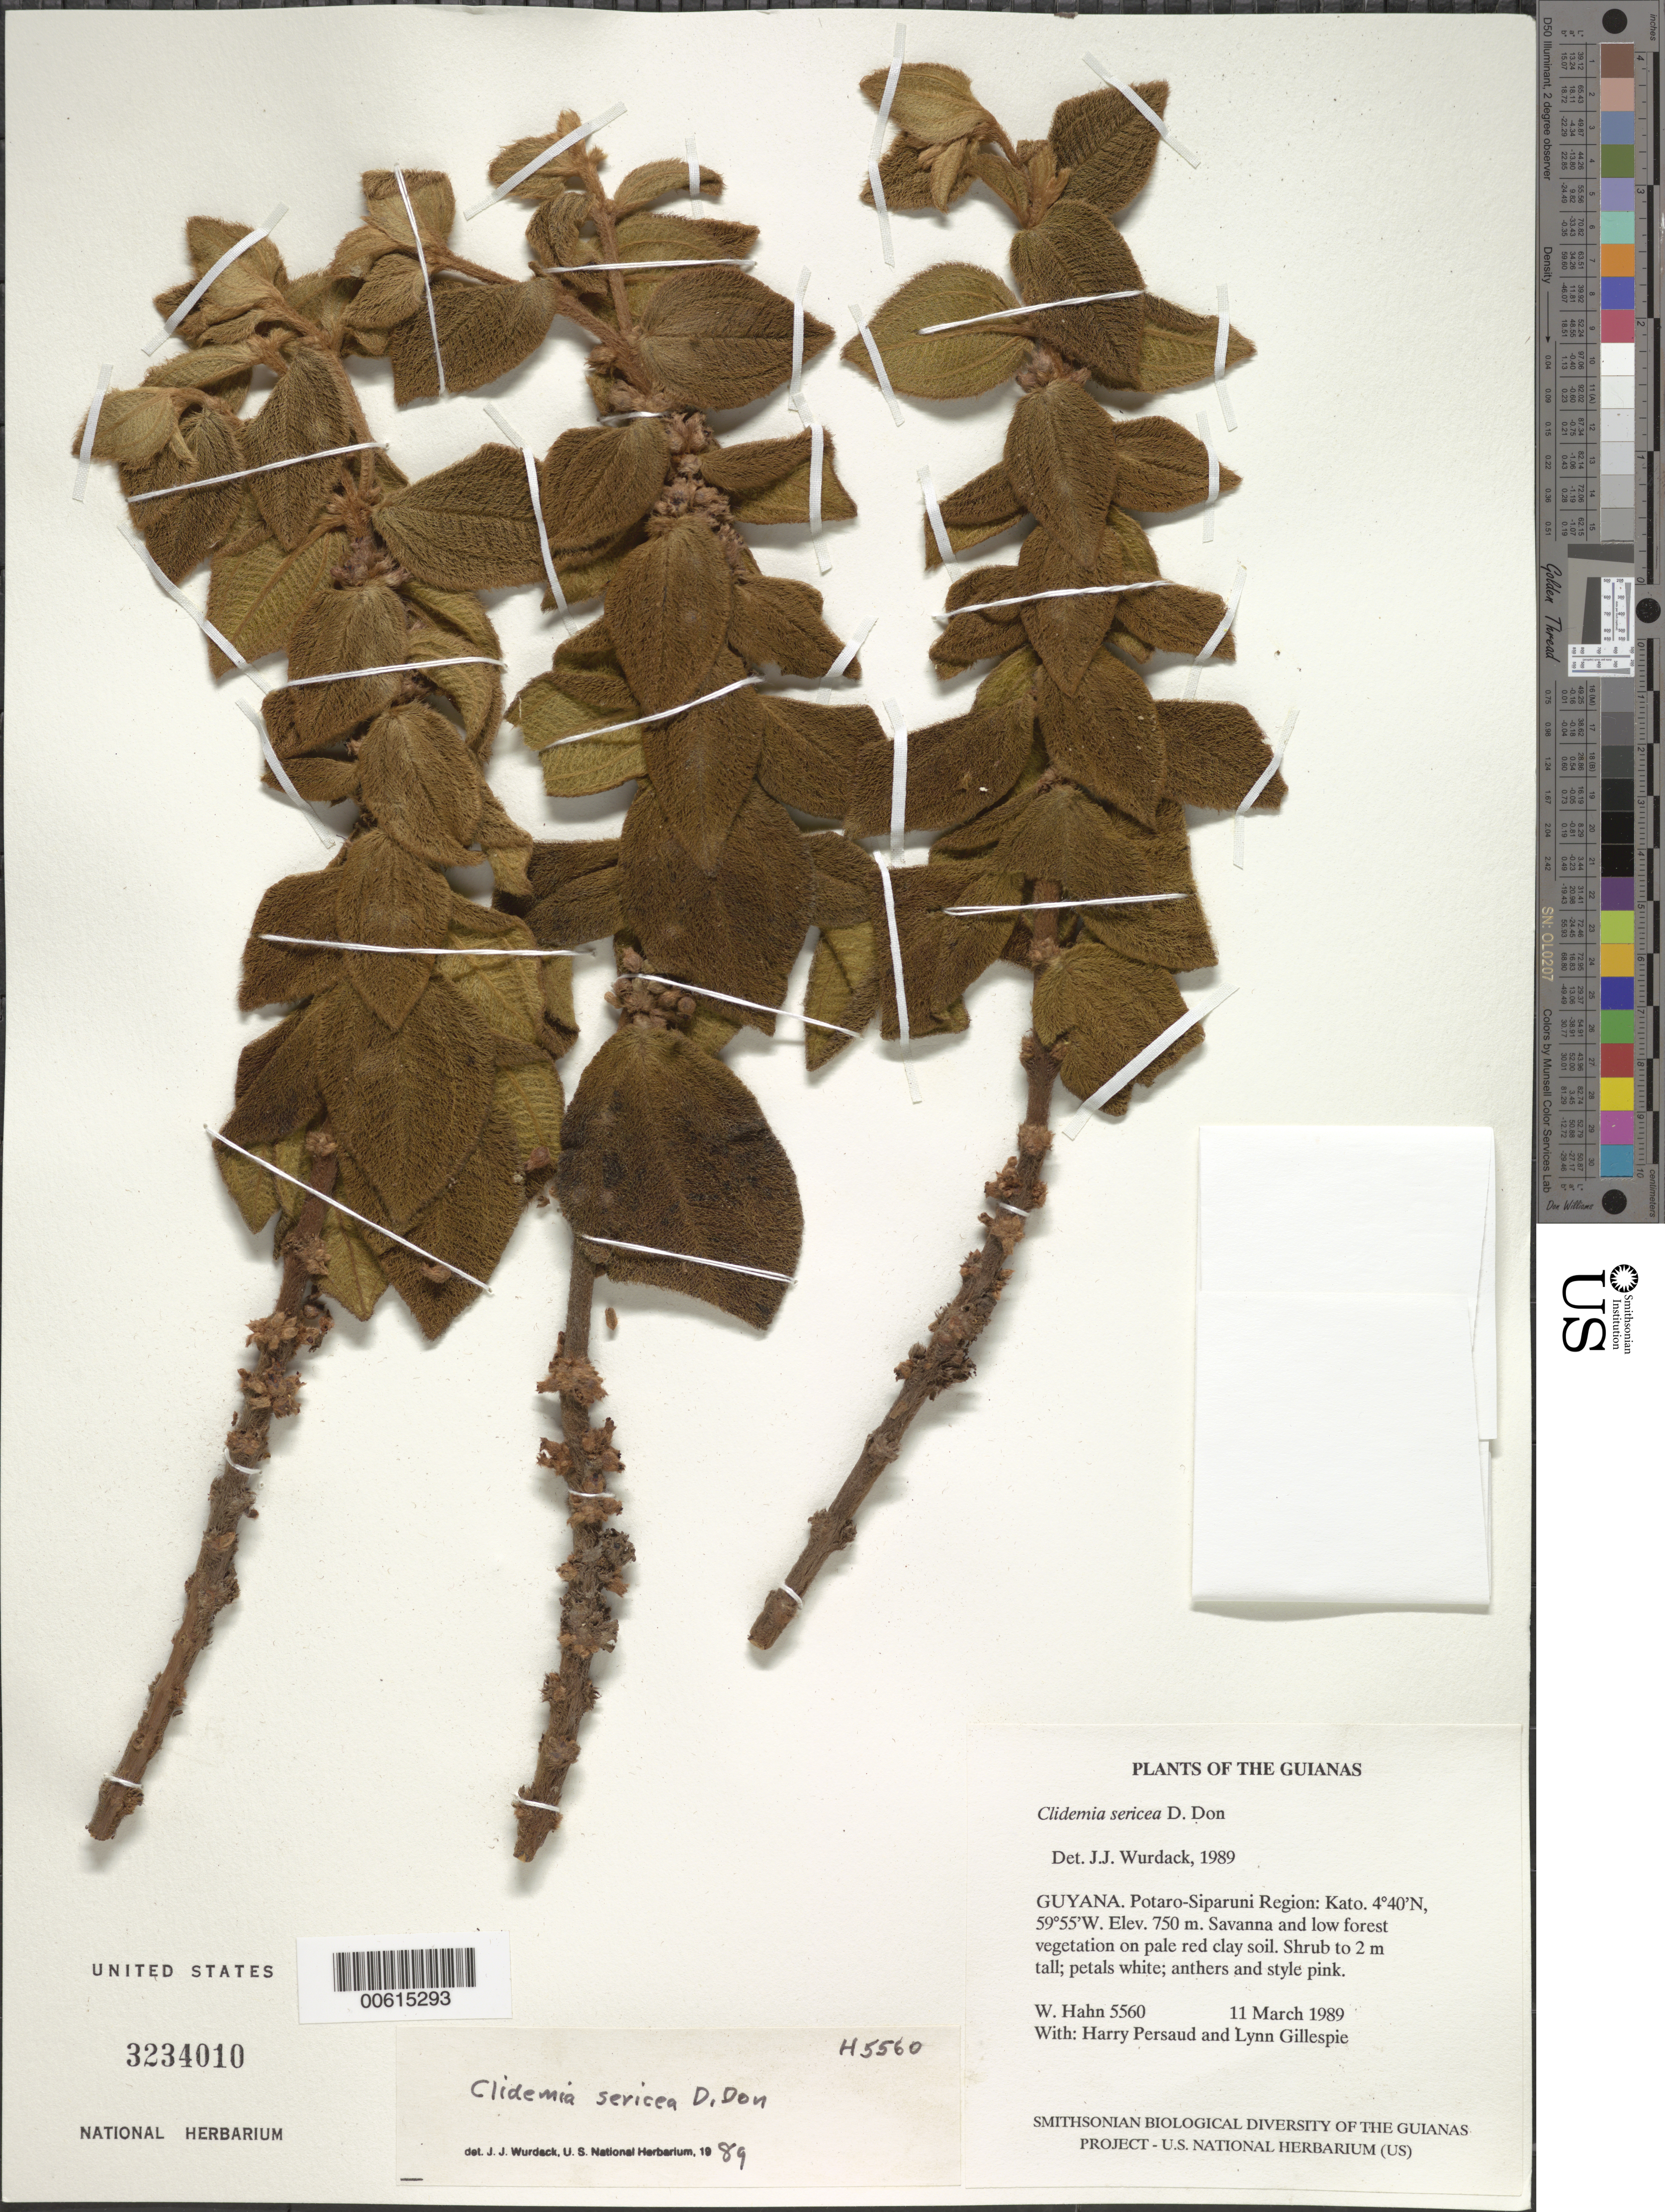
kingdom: Plantae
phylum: Tracheophyta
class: Magnoliopsida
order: Myrtales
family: Melastomataceae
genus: Clidemia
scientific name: Clidemia sericea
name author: D. Don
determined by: Wurdack, John J., (US), US (UNITED STATES)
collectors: W. Hahn, H. Persaud & L. J. Gillespie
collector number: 5560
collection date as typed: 11 March 1989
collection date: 1989-03-11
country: Guyana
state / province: Potaro-Siparuni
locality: Kato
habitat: Savanna and low forest vegetation on pale red clay soil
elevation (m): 750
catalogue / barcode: US 3234010